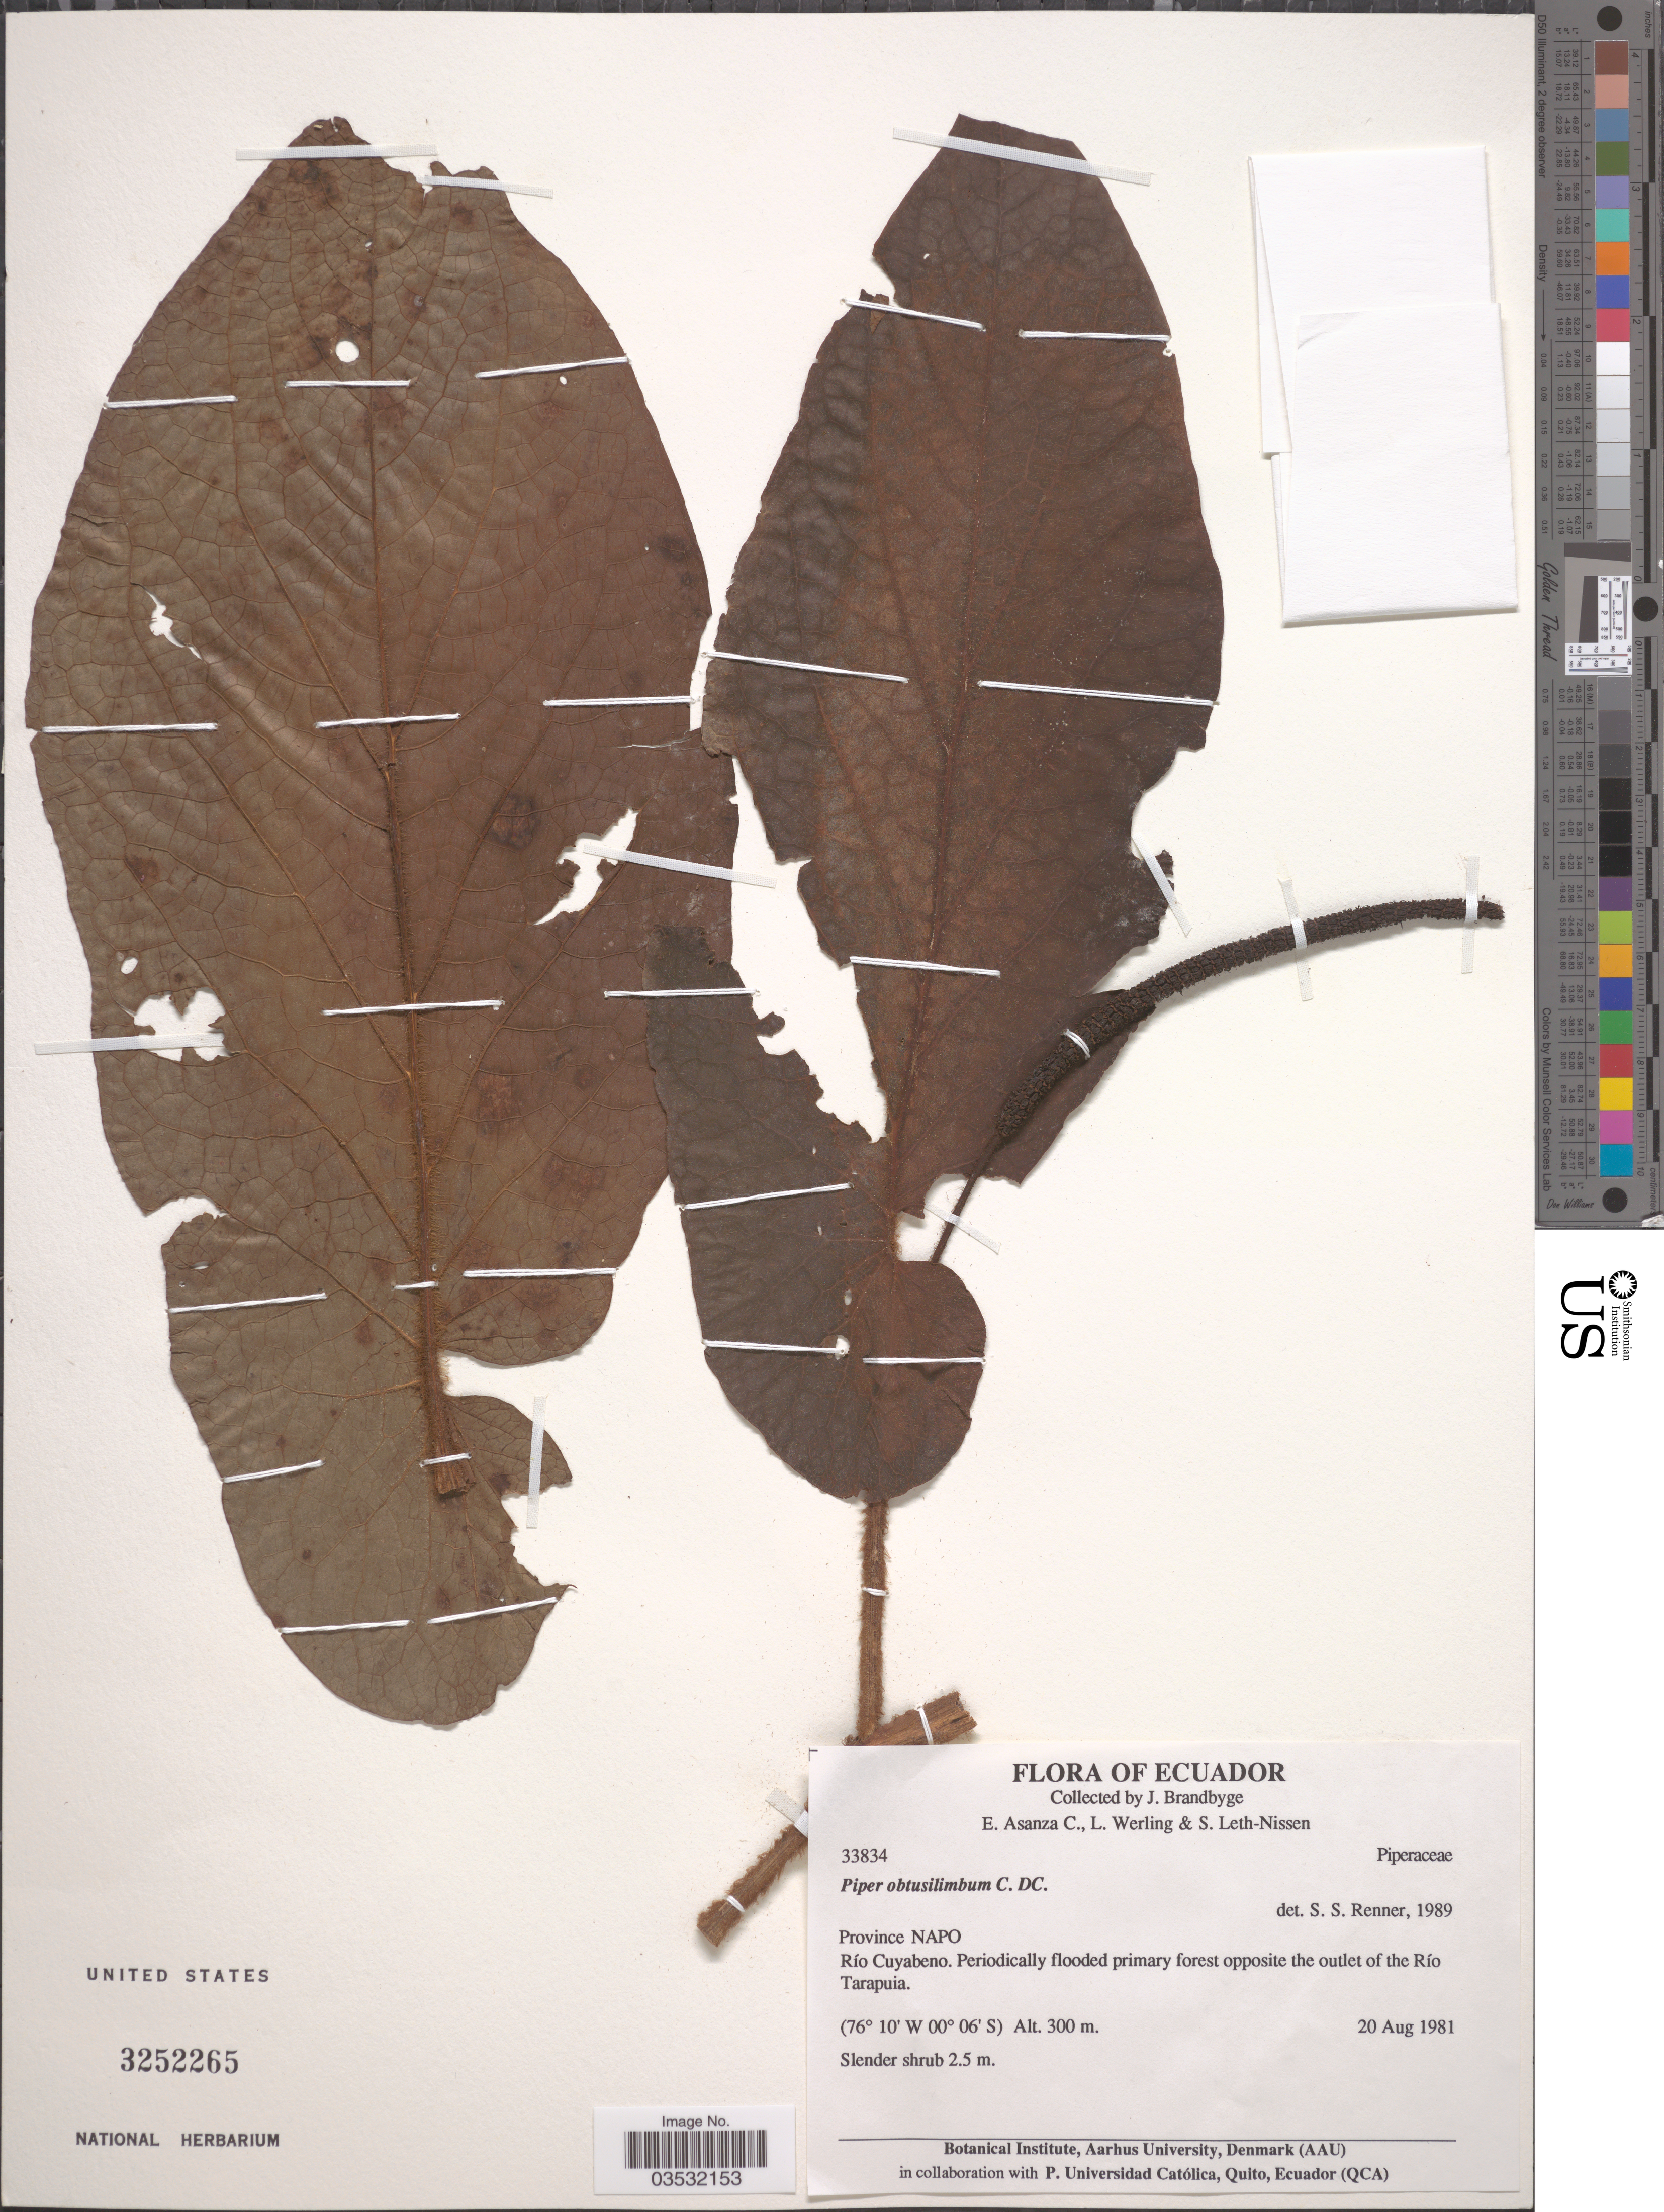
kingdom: Plantae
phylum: Tracheophyta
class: Magnoliopsida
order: Piperales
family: Piperaceae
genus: Piper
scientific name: Piper obtusilimbum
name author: C. DC.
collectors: J. Brandbyge, E. Asanza C., L. Werling & S. Leth-Nissen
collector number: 33834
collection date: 1981-08-20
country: Ecuador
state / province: Napo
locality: Río Cuyabeno. Periodically flooded primary forest opposite the outlet of the Río Tarapuia.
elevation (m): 300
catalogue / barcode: US 3252265